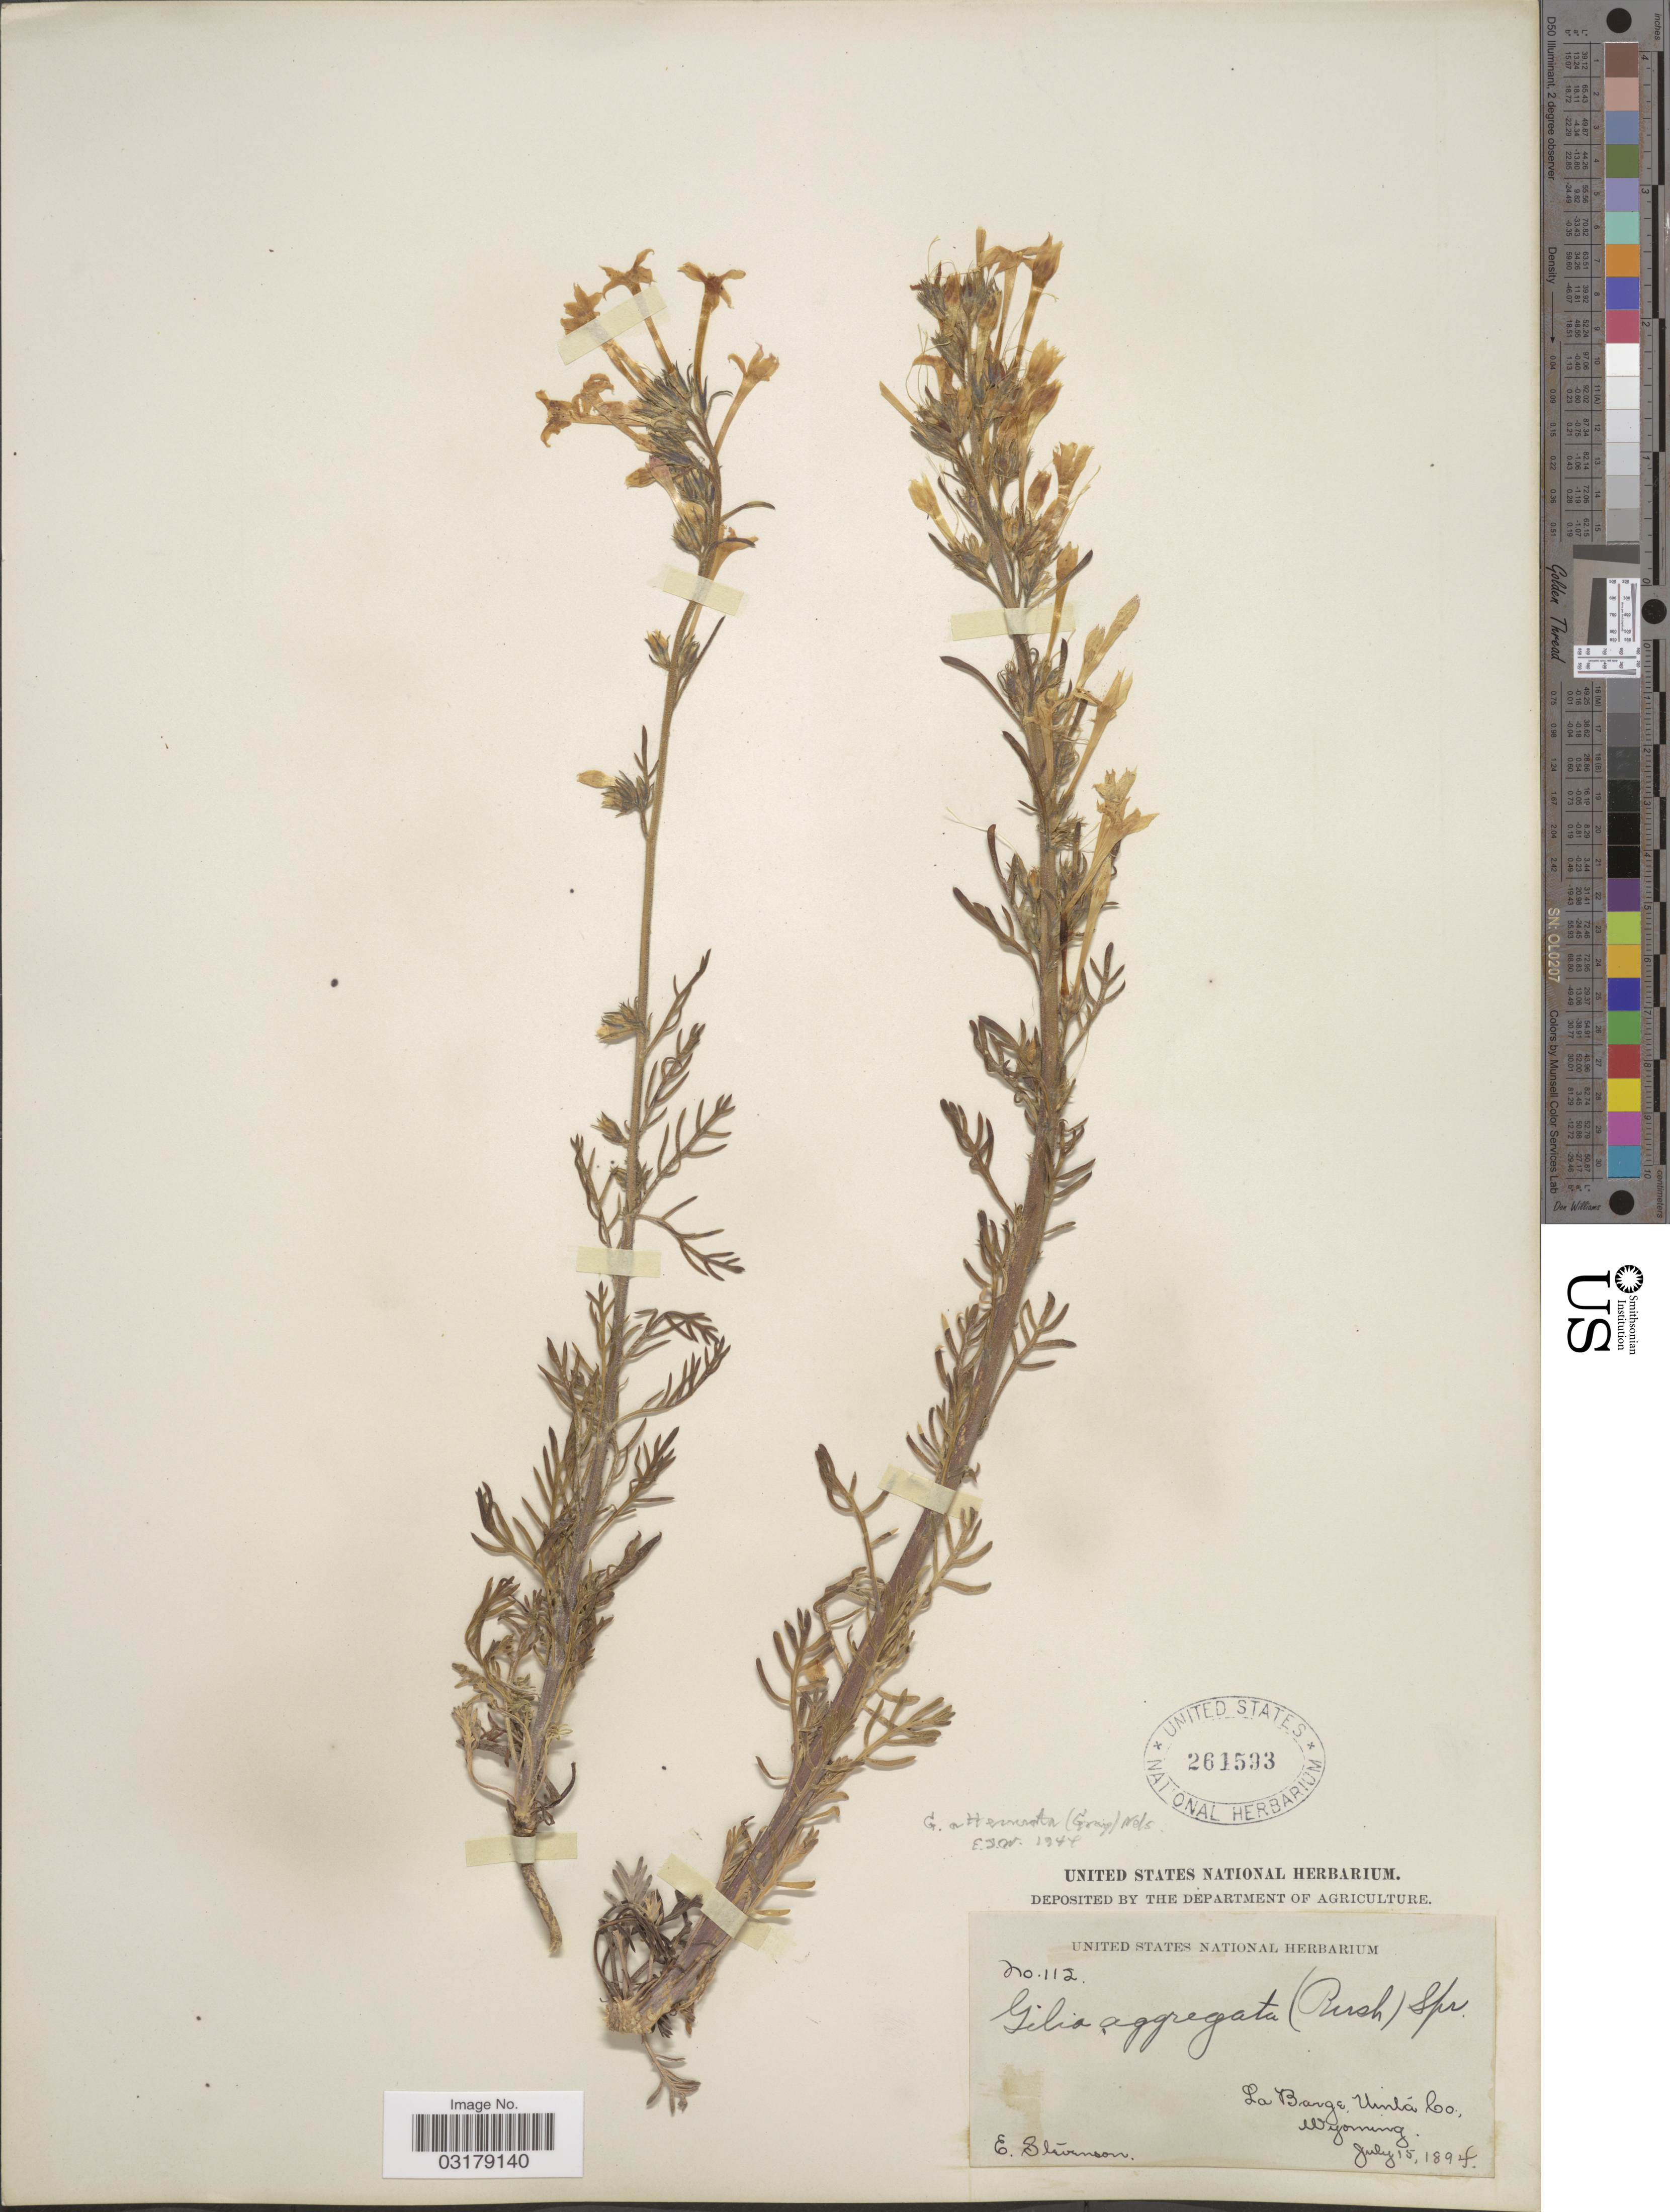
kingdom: Plantae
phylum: Tracheophyta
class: Magnoliopsida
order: Ericales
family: Polemoniaceae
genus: Ipomopsis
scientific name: Ipomopsis aggregata subsp. attenuata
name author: (A. Gray) V.E. Grant & A.D. Grant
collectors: E. Stevenson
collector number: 112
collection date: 1894-07-15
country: United States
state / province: Wyoming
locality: La Barge Uinta Co.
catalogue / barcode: US 261593